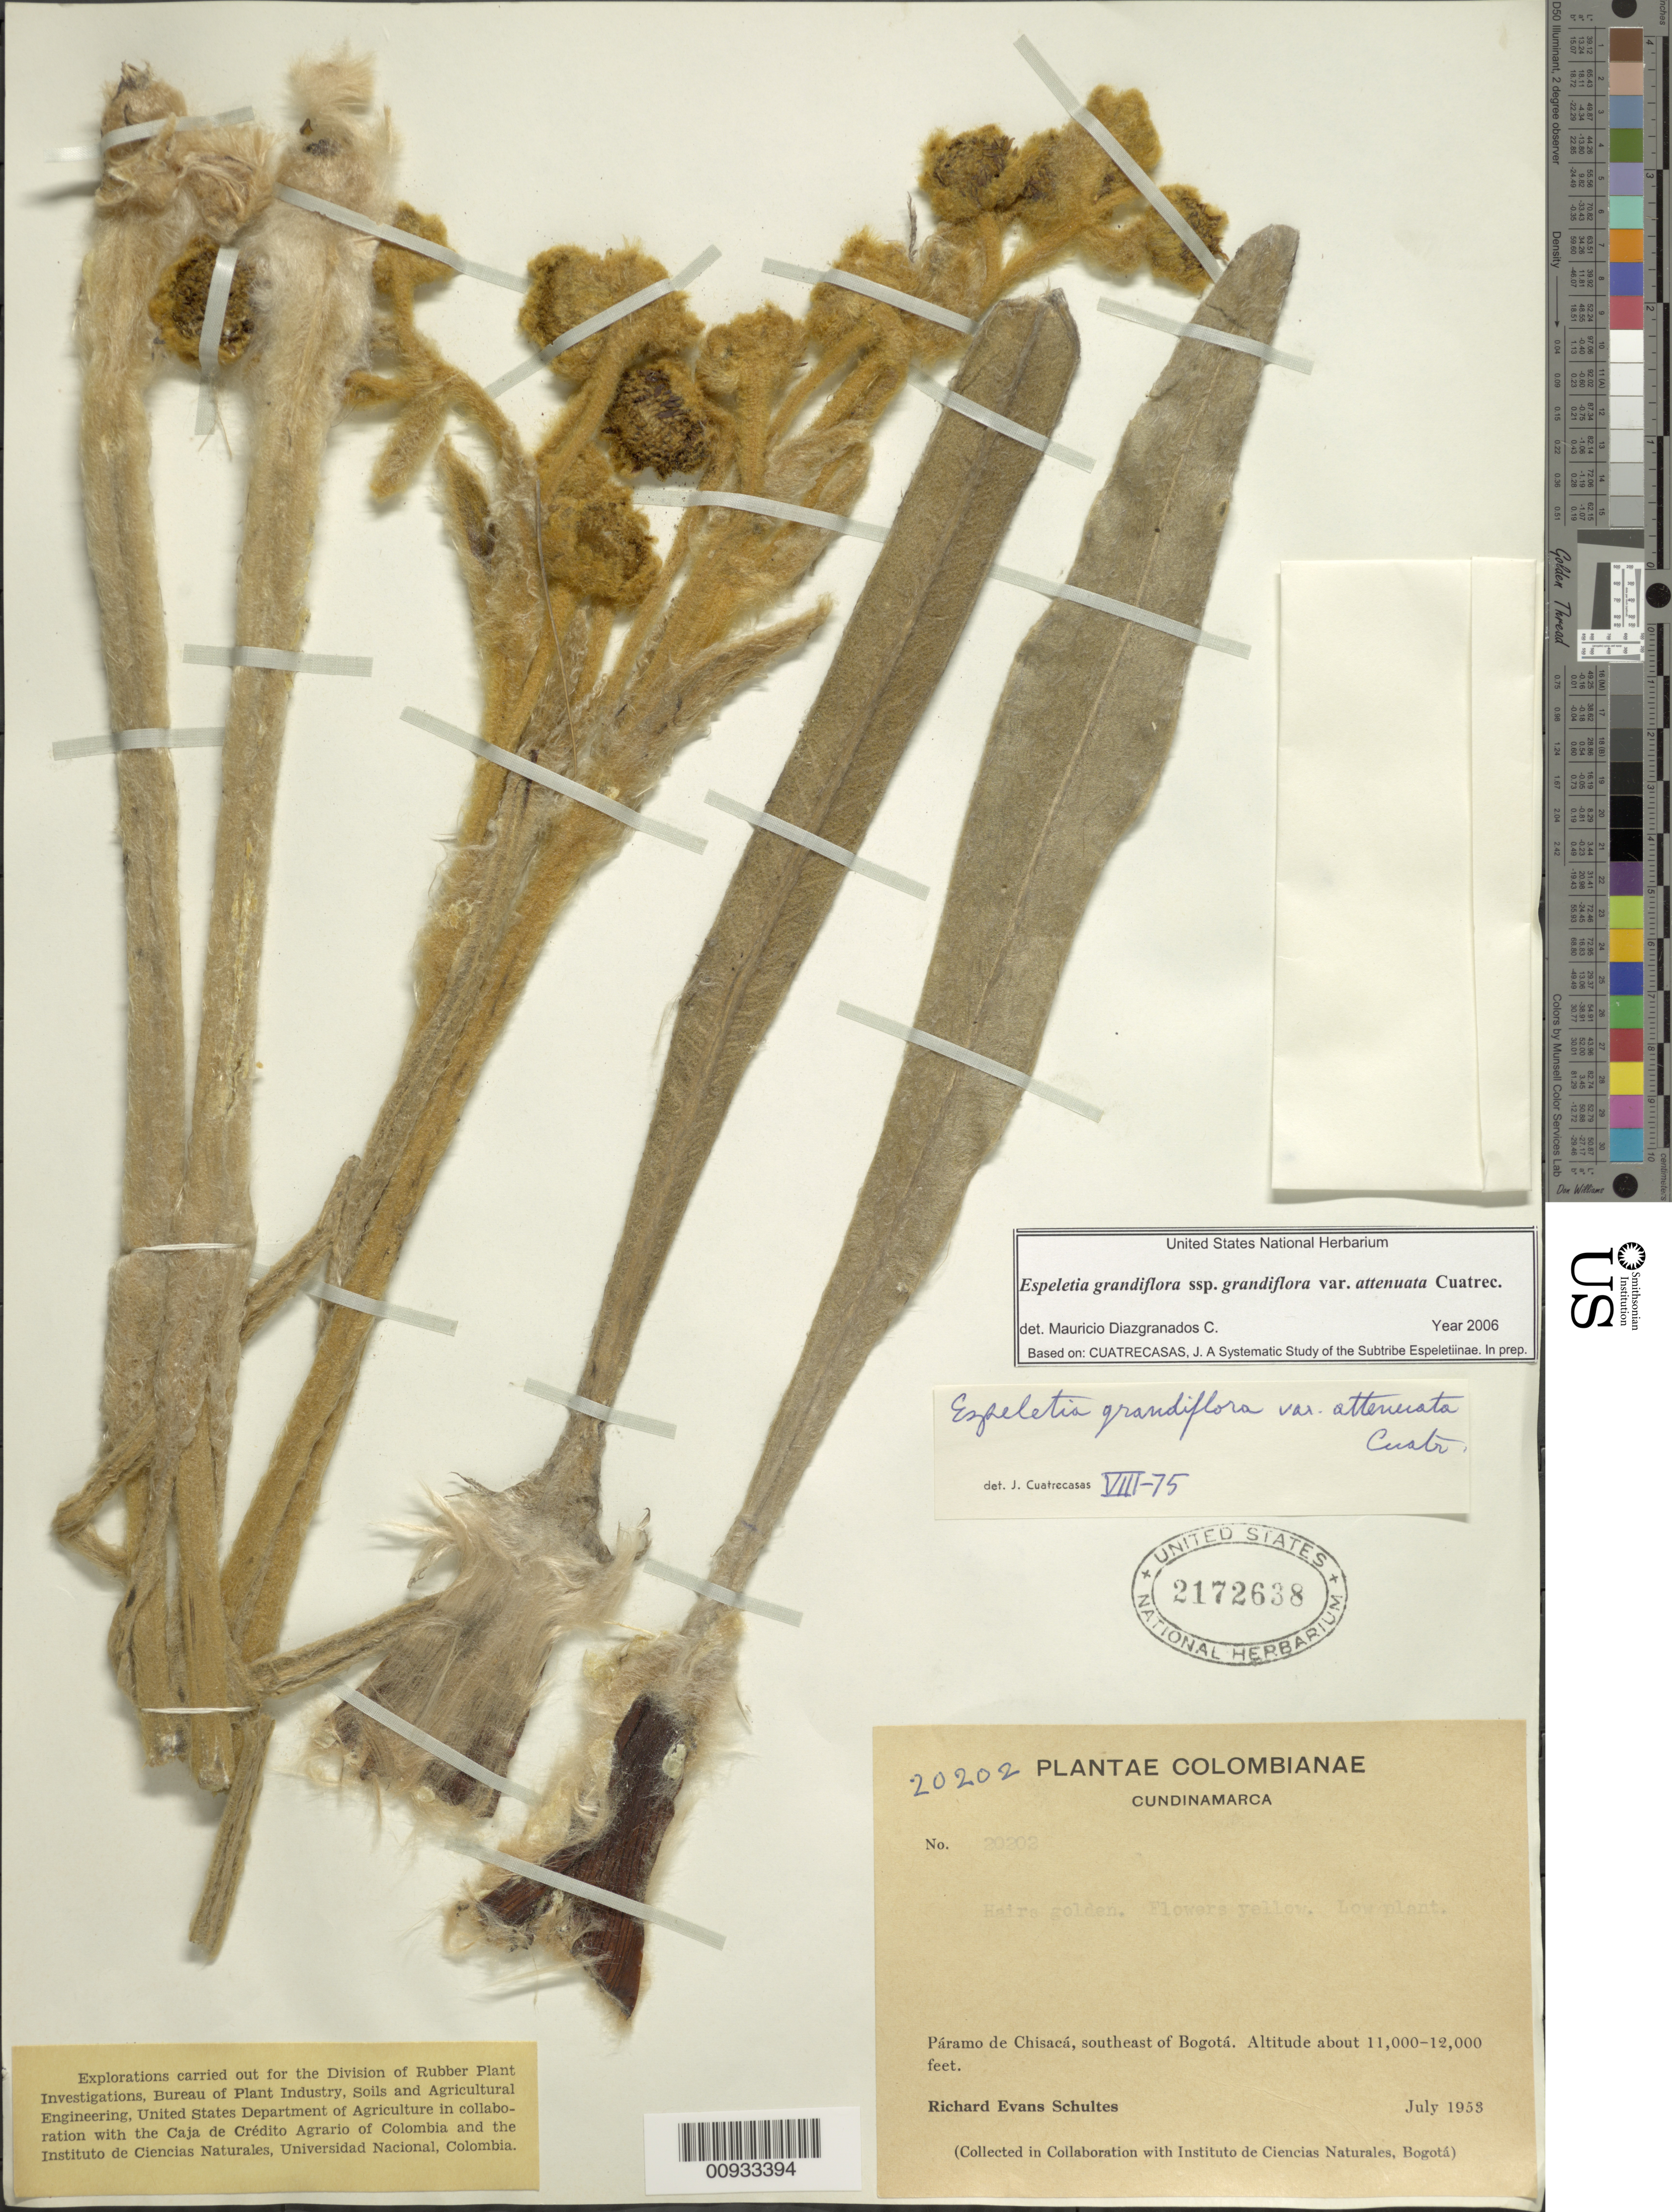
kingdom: Plantae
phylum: Tracheophyta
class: Magnoliopsida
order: Asterales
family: Asteraceae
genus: Espeletia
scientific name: Espeletia grandiflora var. attenuata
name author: Cuatrec.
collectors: R. E. Schultes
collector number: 20202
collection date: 1953-07-01/1953-07-31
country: Colombia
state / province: Cundinamarca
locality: Páramo de Chisacá. SE of Bogotá.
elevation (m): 3650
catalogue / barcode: US 2172638